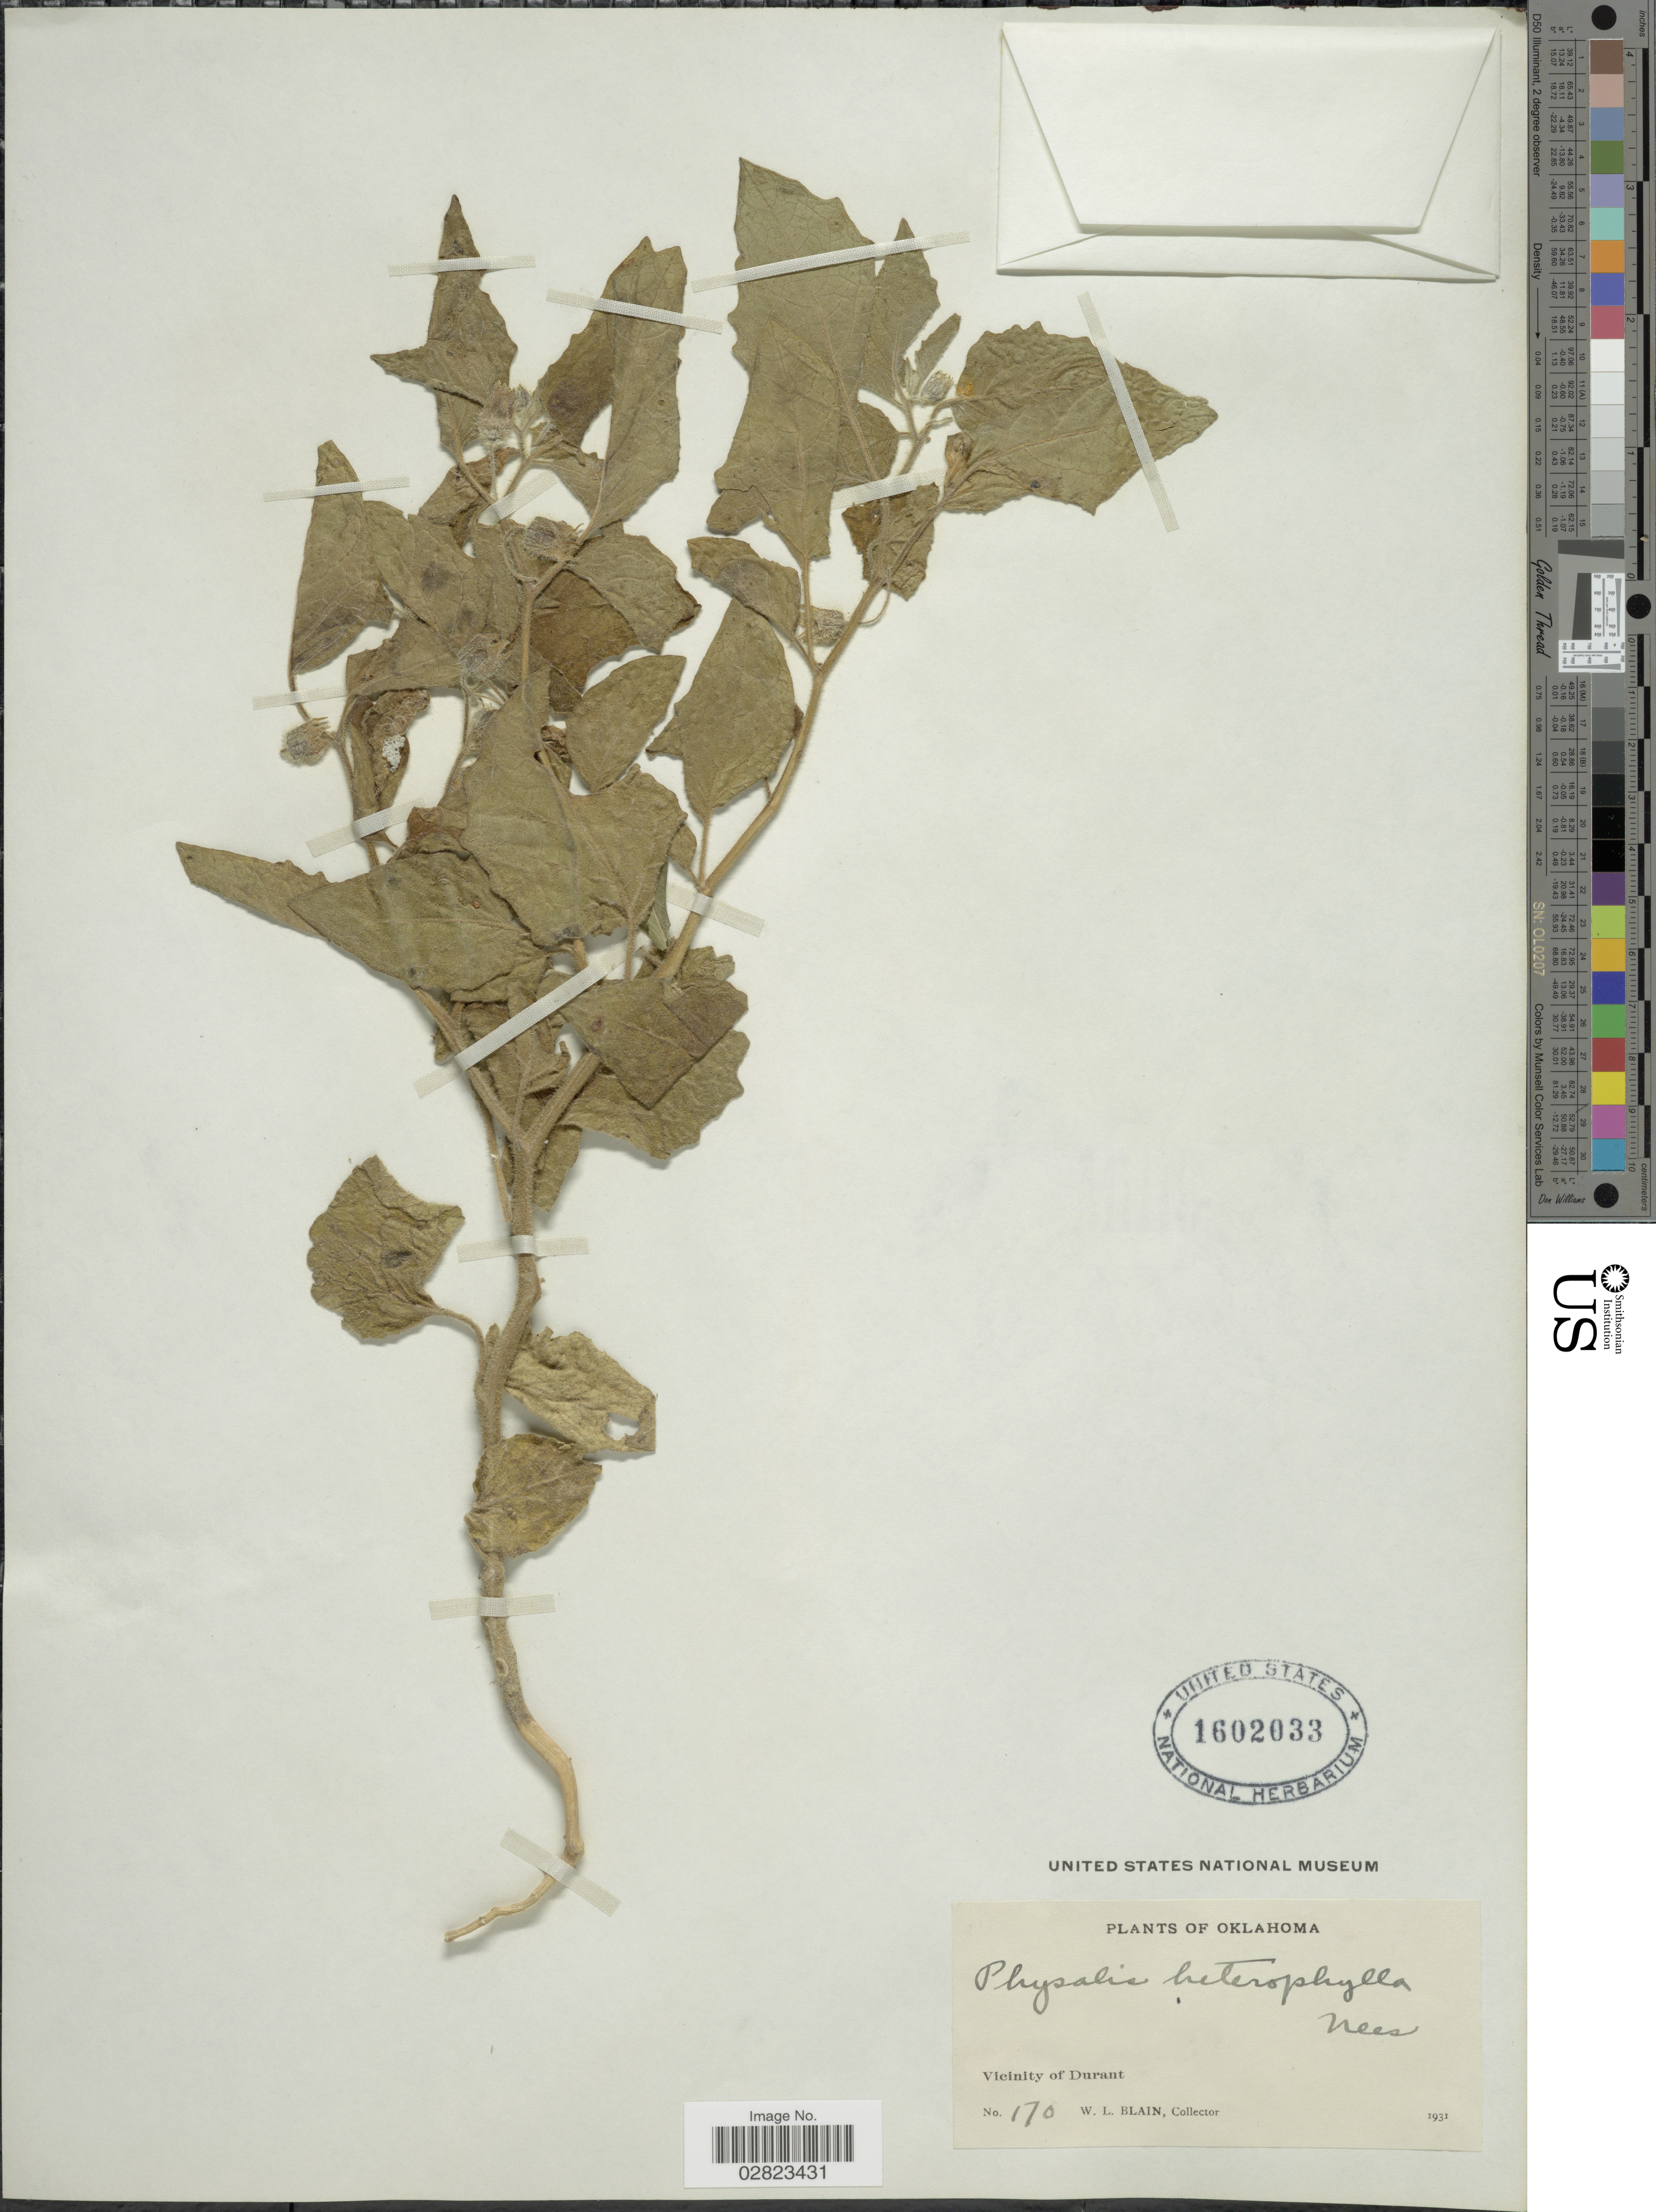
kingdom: Plantae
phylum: Tracheophyta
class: Magnoliopsida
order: Solanales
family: Solanaceae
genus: Physalis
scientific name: Physalis heterophylla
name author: Nees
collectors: W. Blain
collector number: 170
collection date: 1931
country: United States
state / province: Oklahoma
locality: Vicinity of Durant.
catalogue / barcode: US 1602033